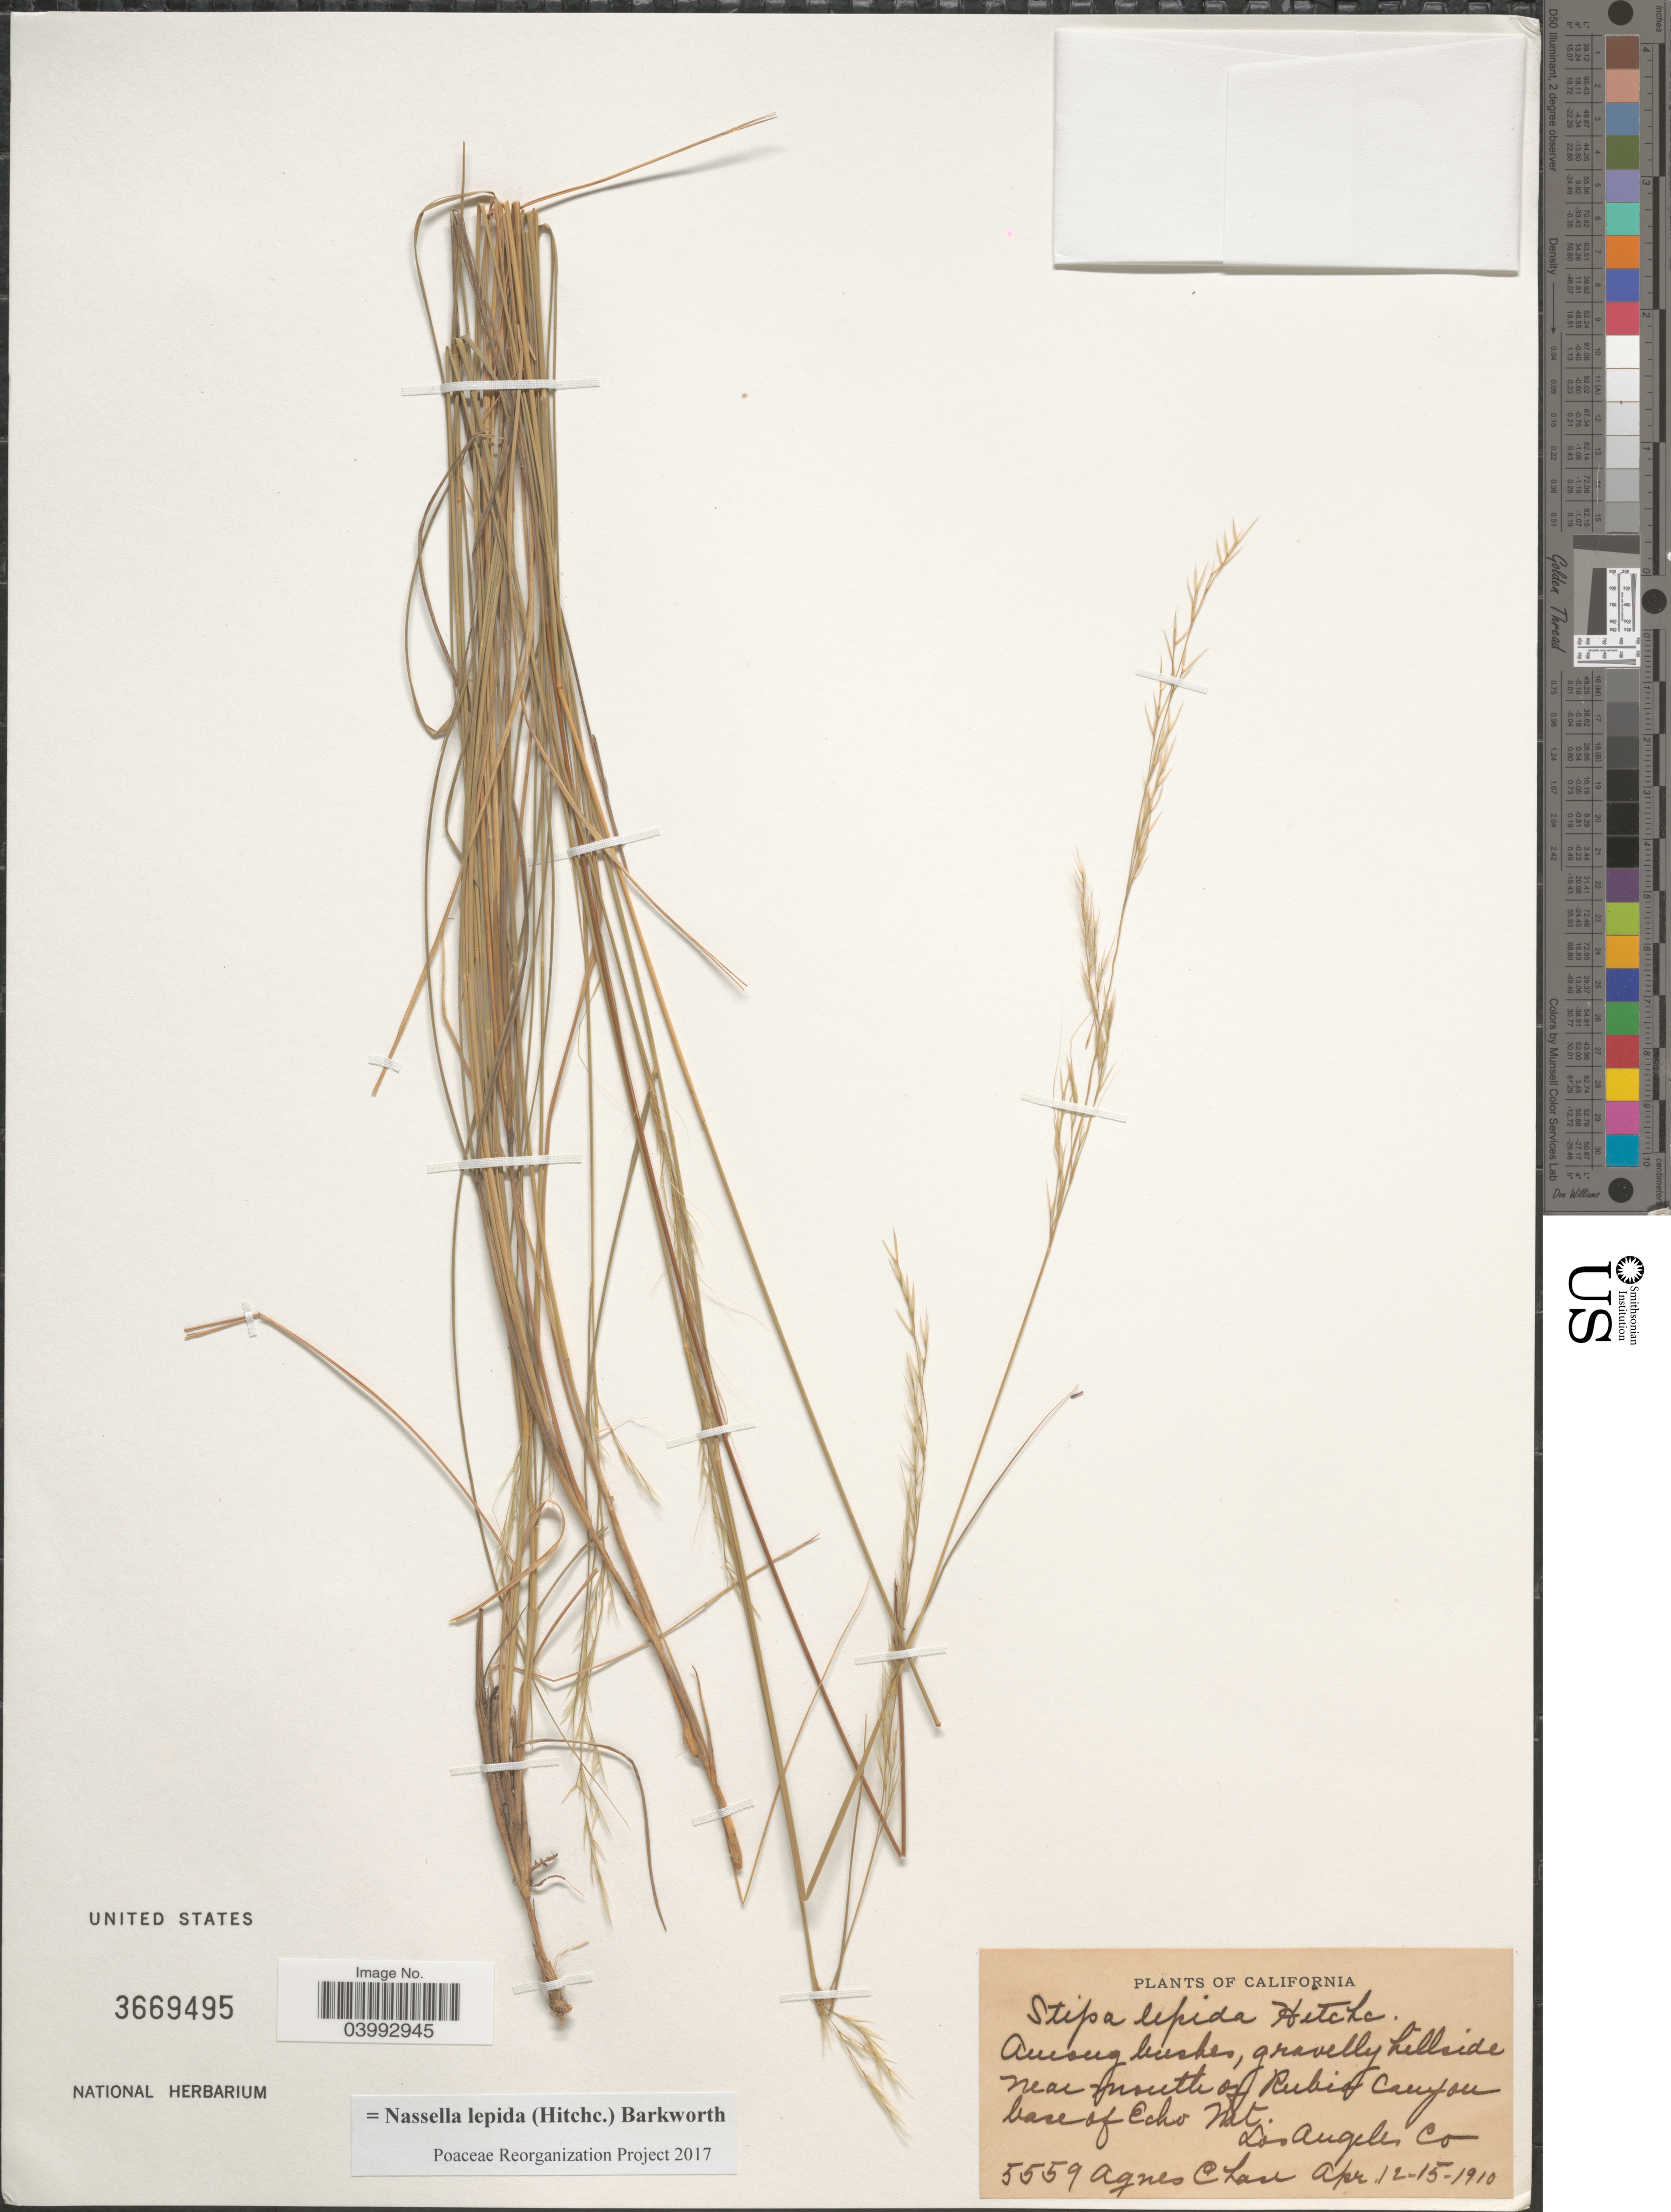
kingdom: Plantae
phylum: Tracheophyta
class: Liliopsida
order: Poales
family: Poaceae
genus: Nassella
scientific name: Nassella lepida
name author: (Hitchc.) Barkworth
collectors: A. Chase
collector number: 5559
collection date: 1910-04-12/1910-04-15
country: United States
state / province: California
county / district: Los Angeles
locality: Gravelly hillside near mouth of Rubio Canyon base of Echo Mt. Los Angeles Co.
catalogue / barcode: US 3669495